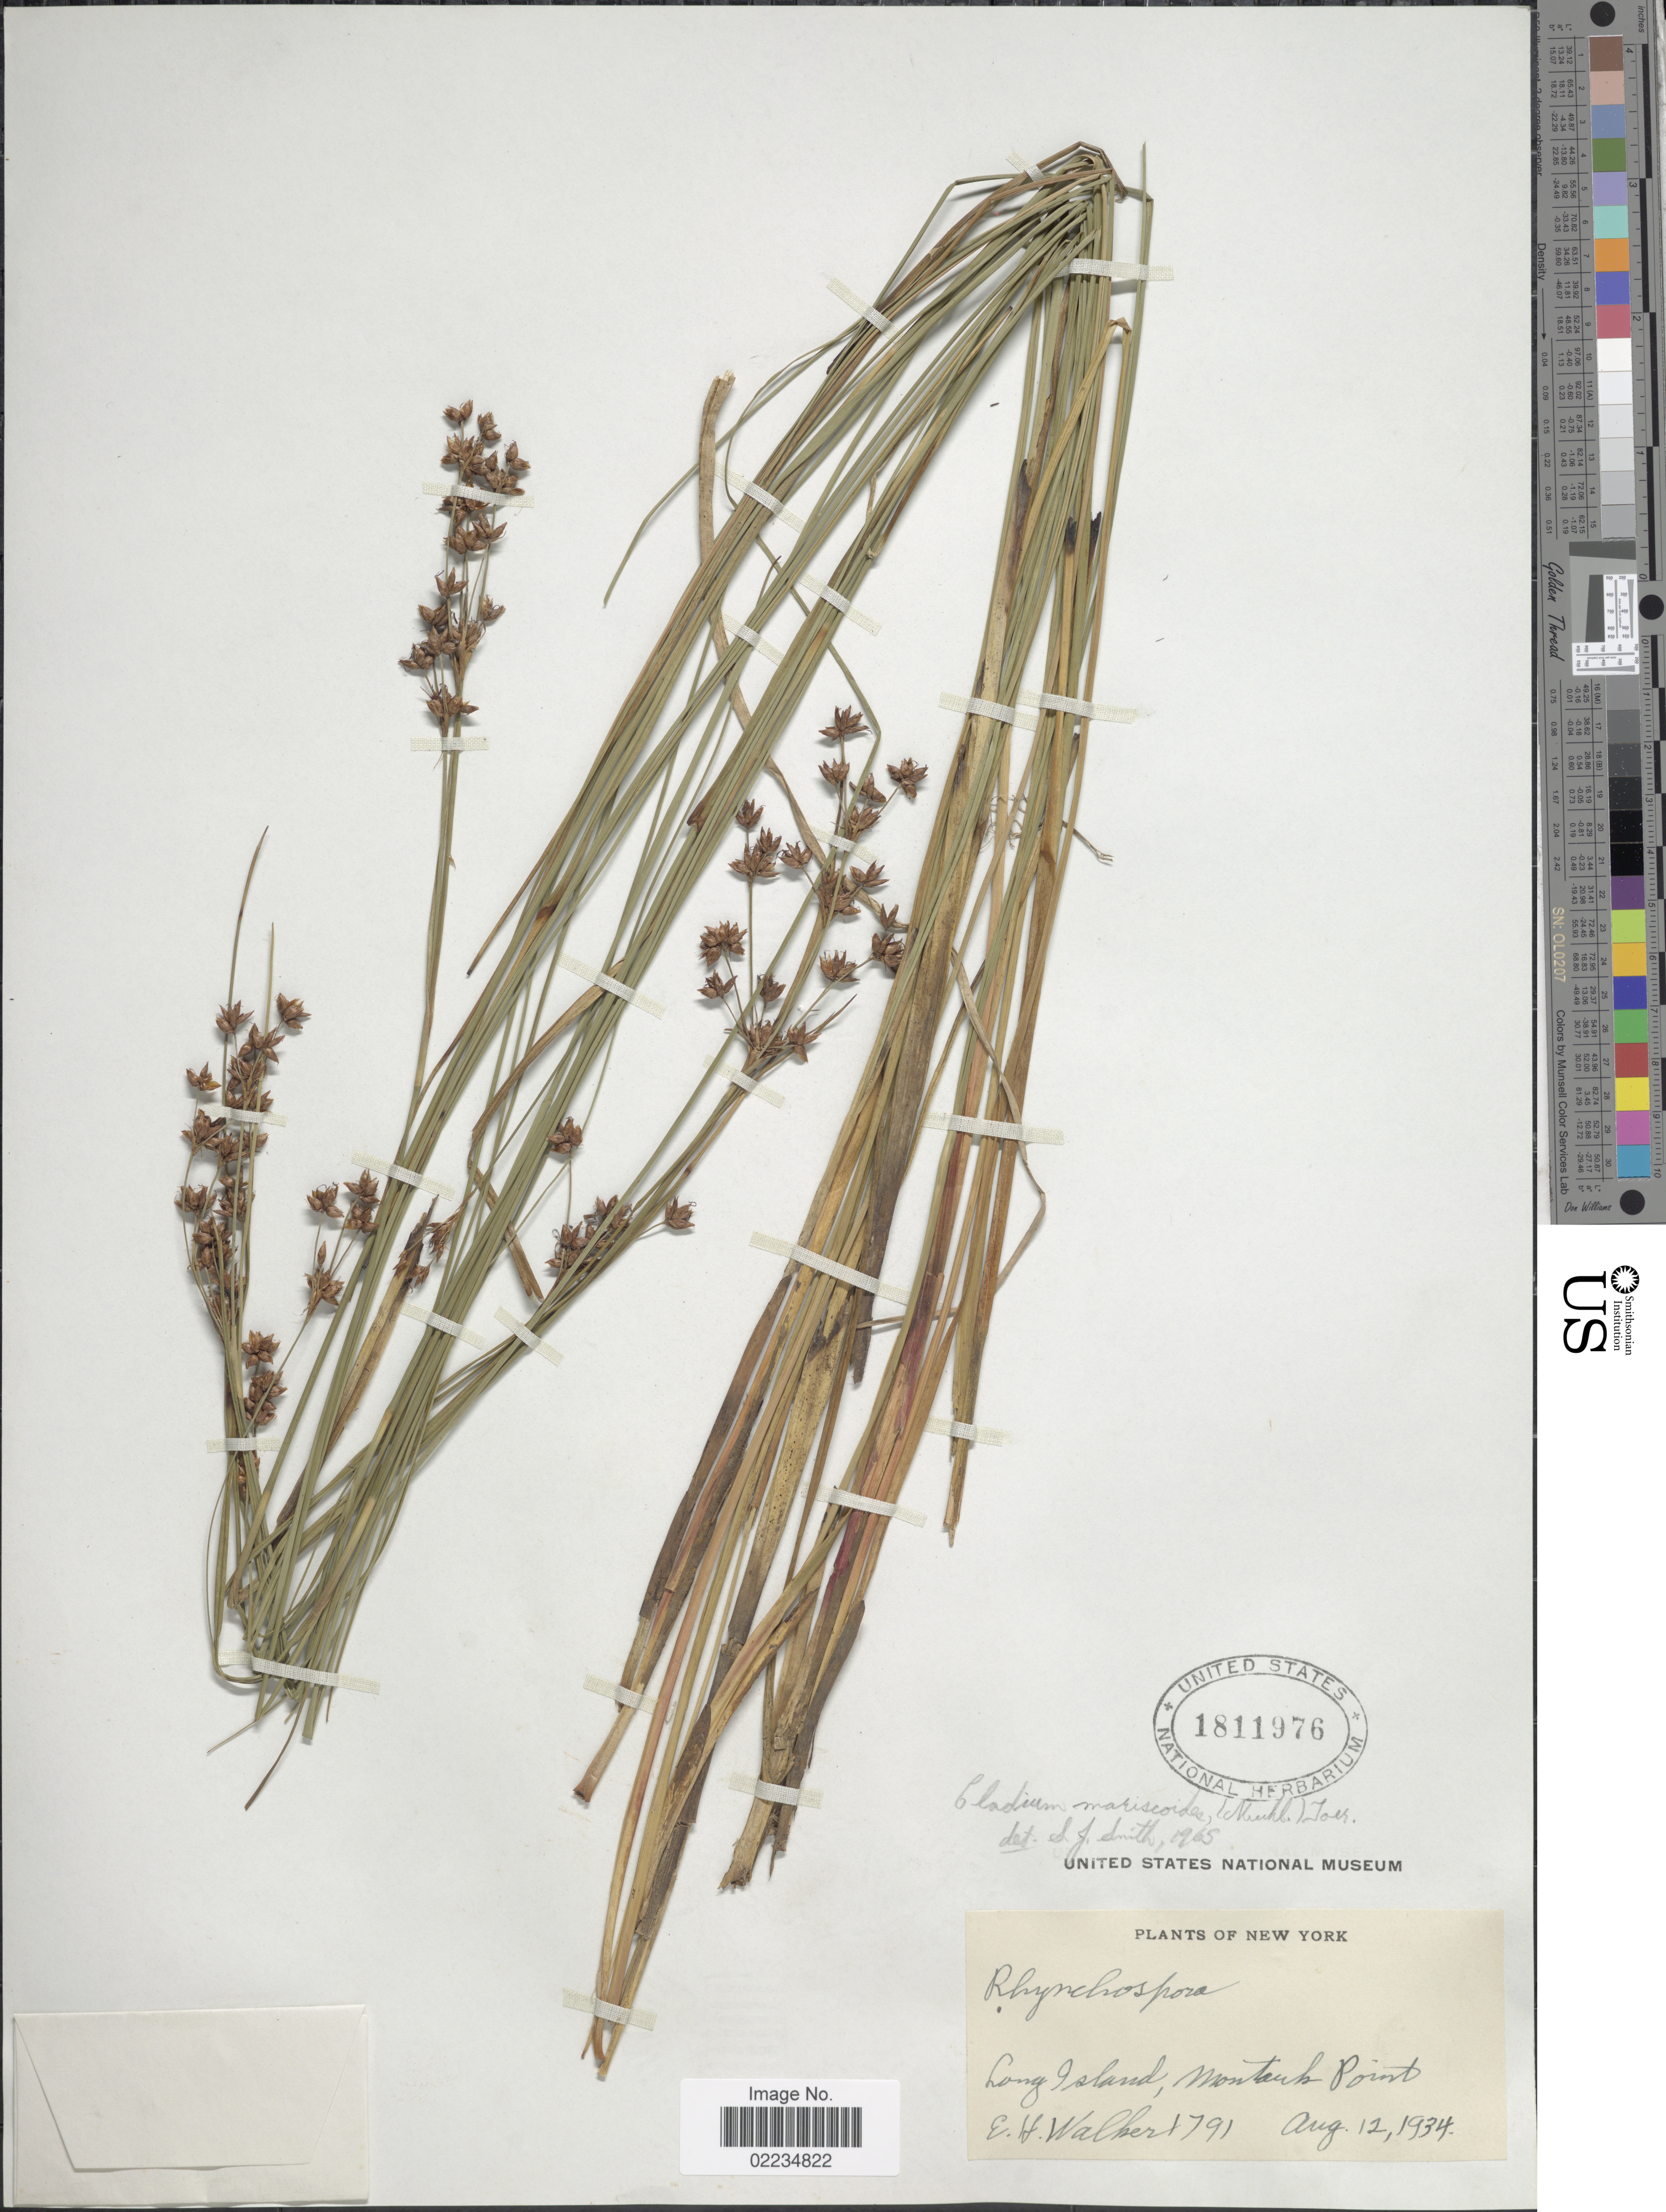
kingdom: Plantae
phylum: Tracheophyta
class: Liliopsida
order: Poales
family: Cyperaceae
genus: Cladium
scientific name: Cladium mariscoides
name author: (Muhl.) Torr.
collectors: E. H. Walker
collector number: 1791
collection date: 1934-08-12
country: United States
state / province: New York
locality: Long Island, Montaub Point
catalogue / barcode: US 1811976